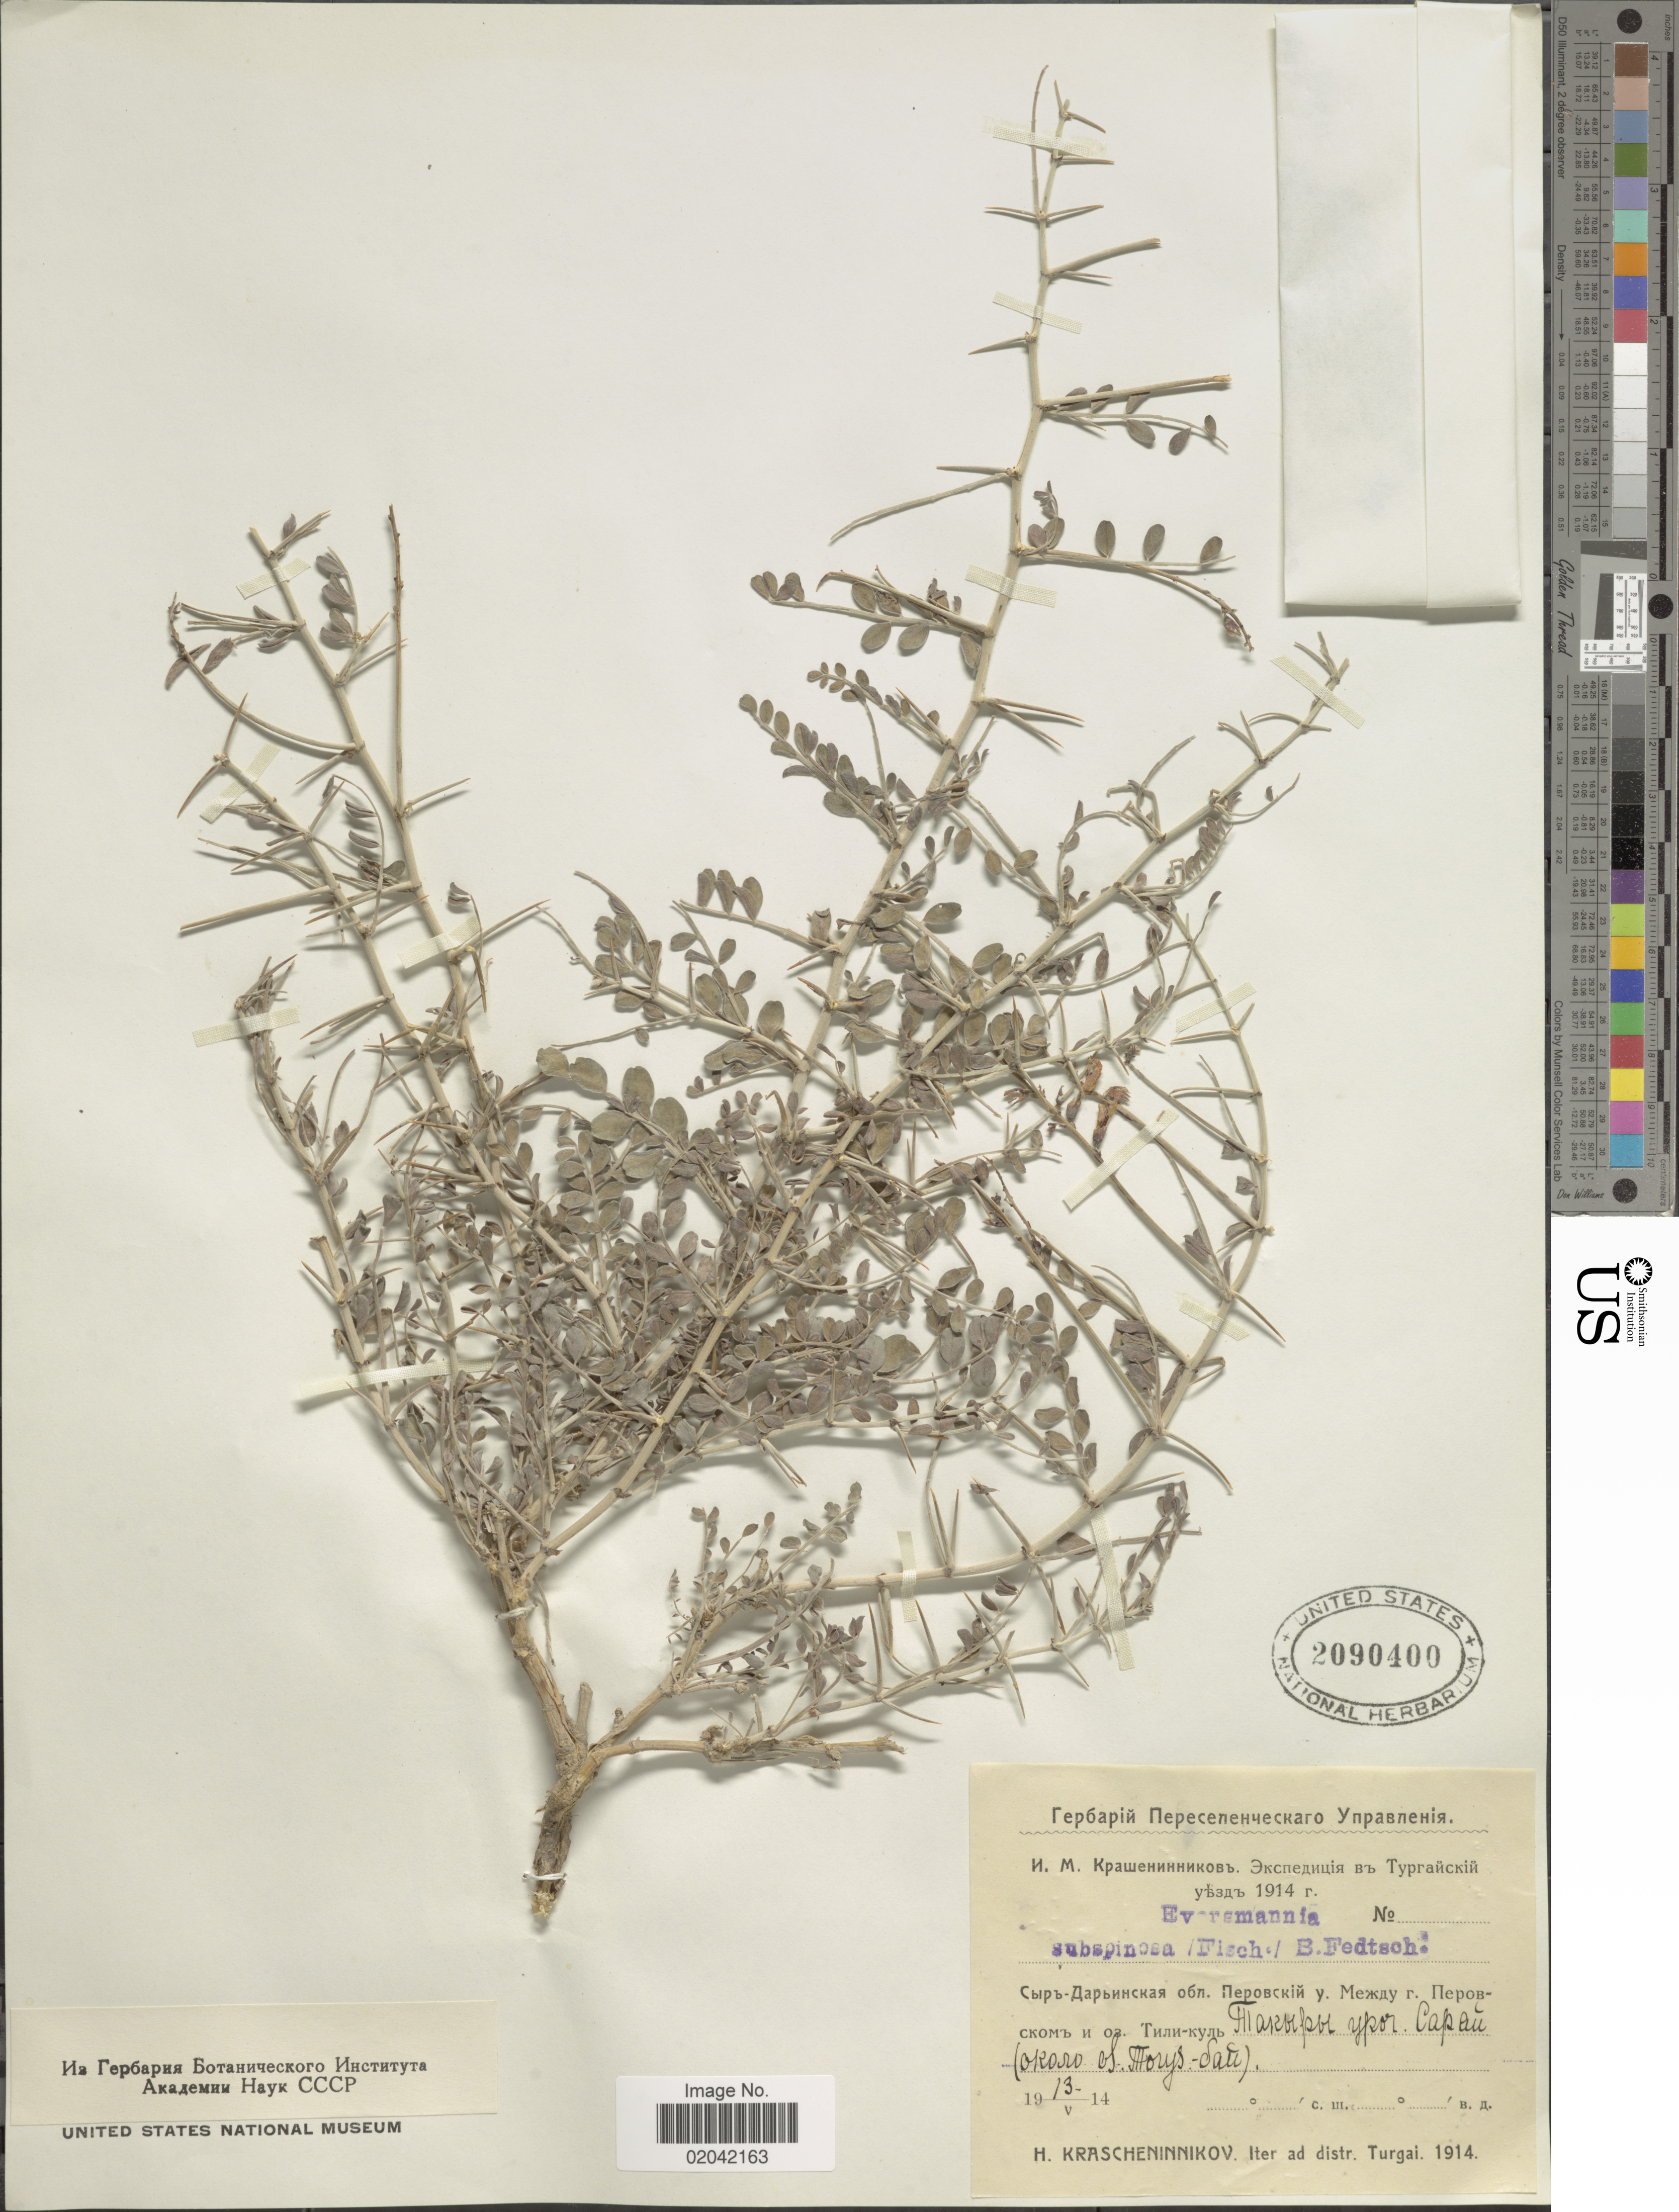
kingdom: Plantae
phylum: Tracheophyta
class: Magnoliopsida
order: Fabales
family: Fabaceae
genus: Eversmannia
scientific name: Eversmannia subspinosa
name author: (DC.) B. Fedtsch.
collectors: H. Krascheninnikov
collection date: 1914-05-13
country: Kazakhstan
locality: Iter ad distr. Turgai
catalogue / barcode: US 2090400